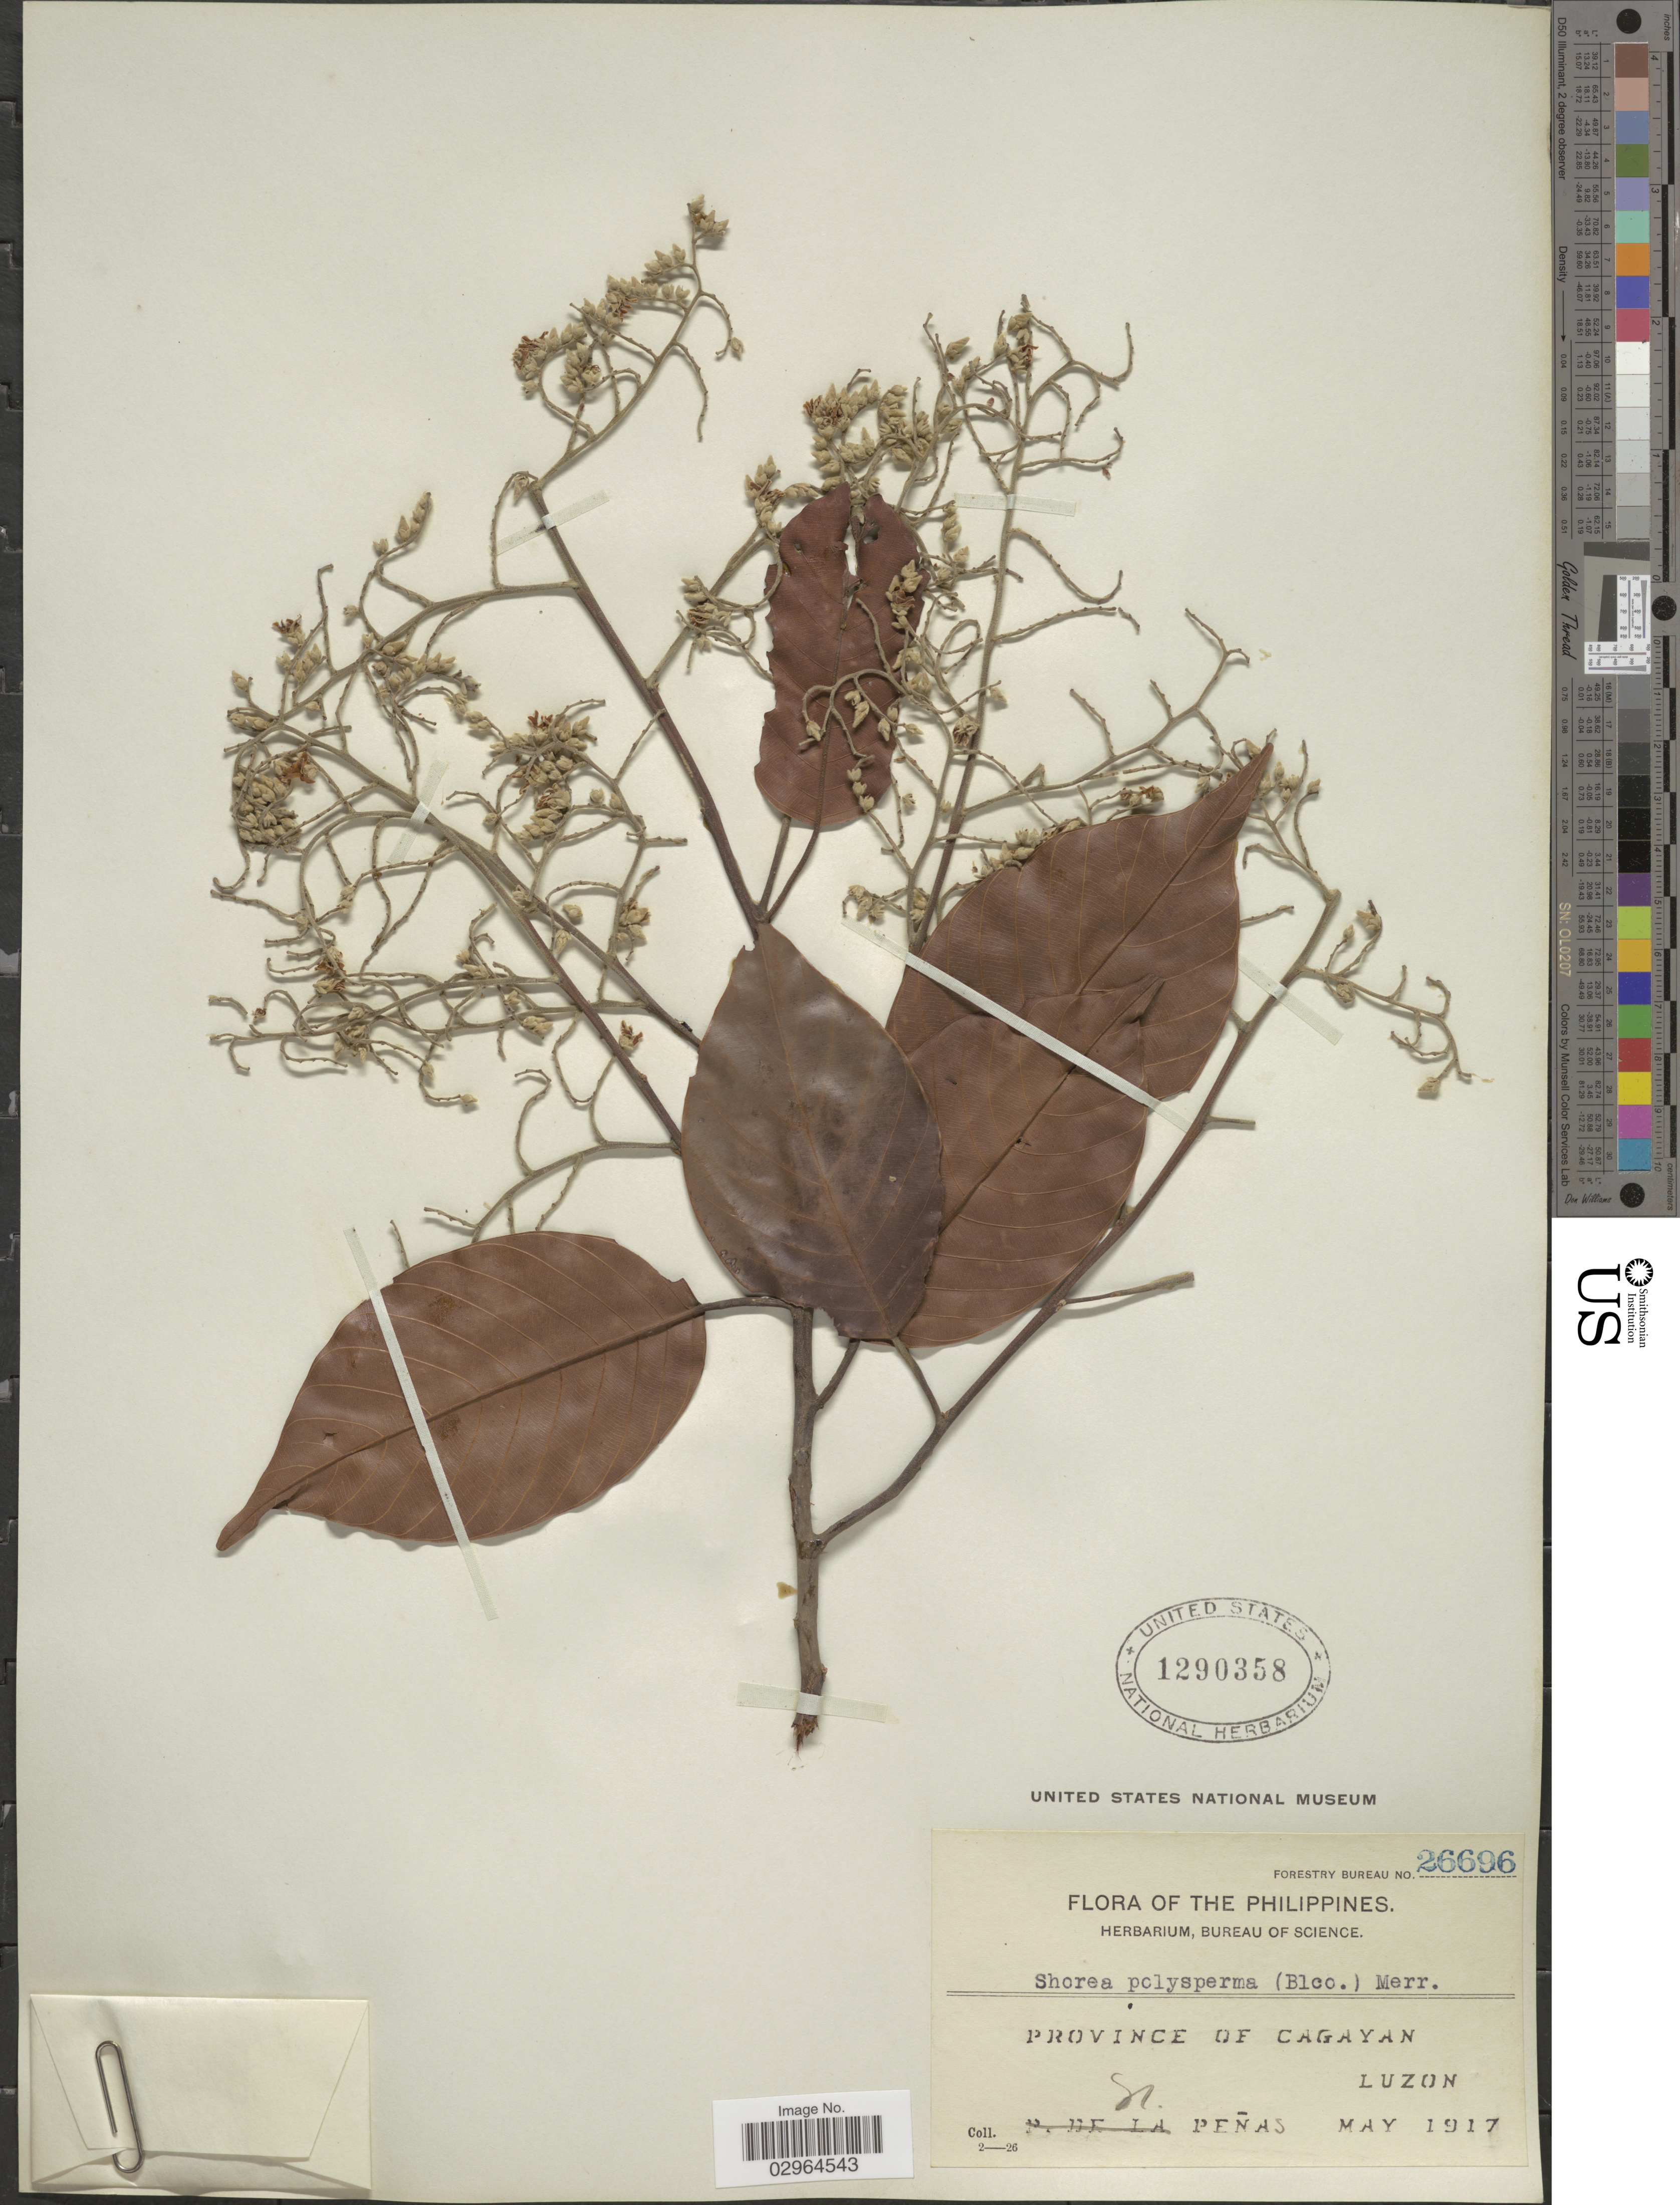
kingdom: Plantae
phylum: Tracheophyta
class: Magnoliopsida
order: Malvales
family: Dipterocarpaceae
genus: Rubroshorea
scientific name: Rubroshorea polysperma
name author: (Blanco) P.S. Ashton & J. Heck.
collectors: N. Penas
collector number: Forestry Bureau 26696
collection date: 1917-05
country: Philippines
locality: Province of Cagayan, Luzon.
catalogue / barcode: US 1290358